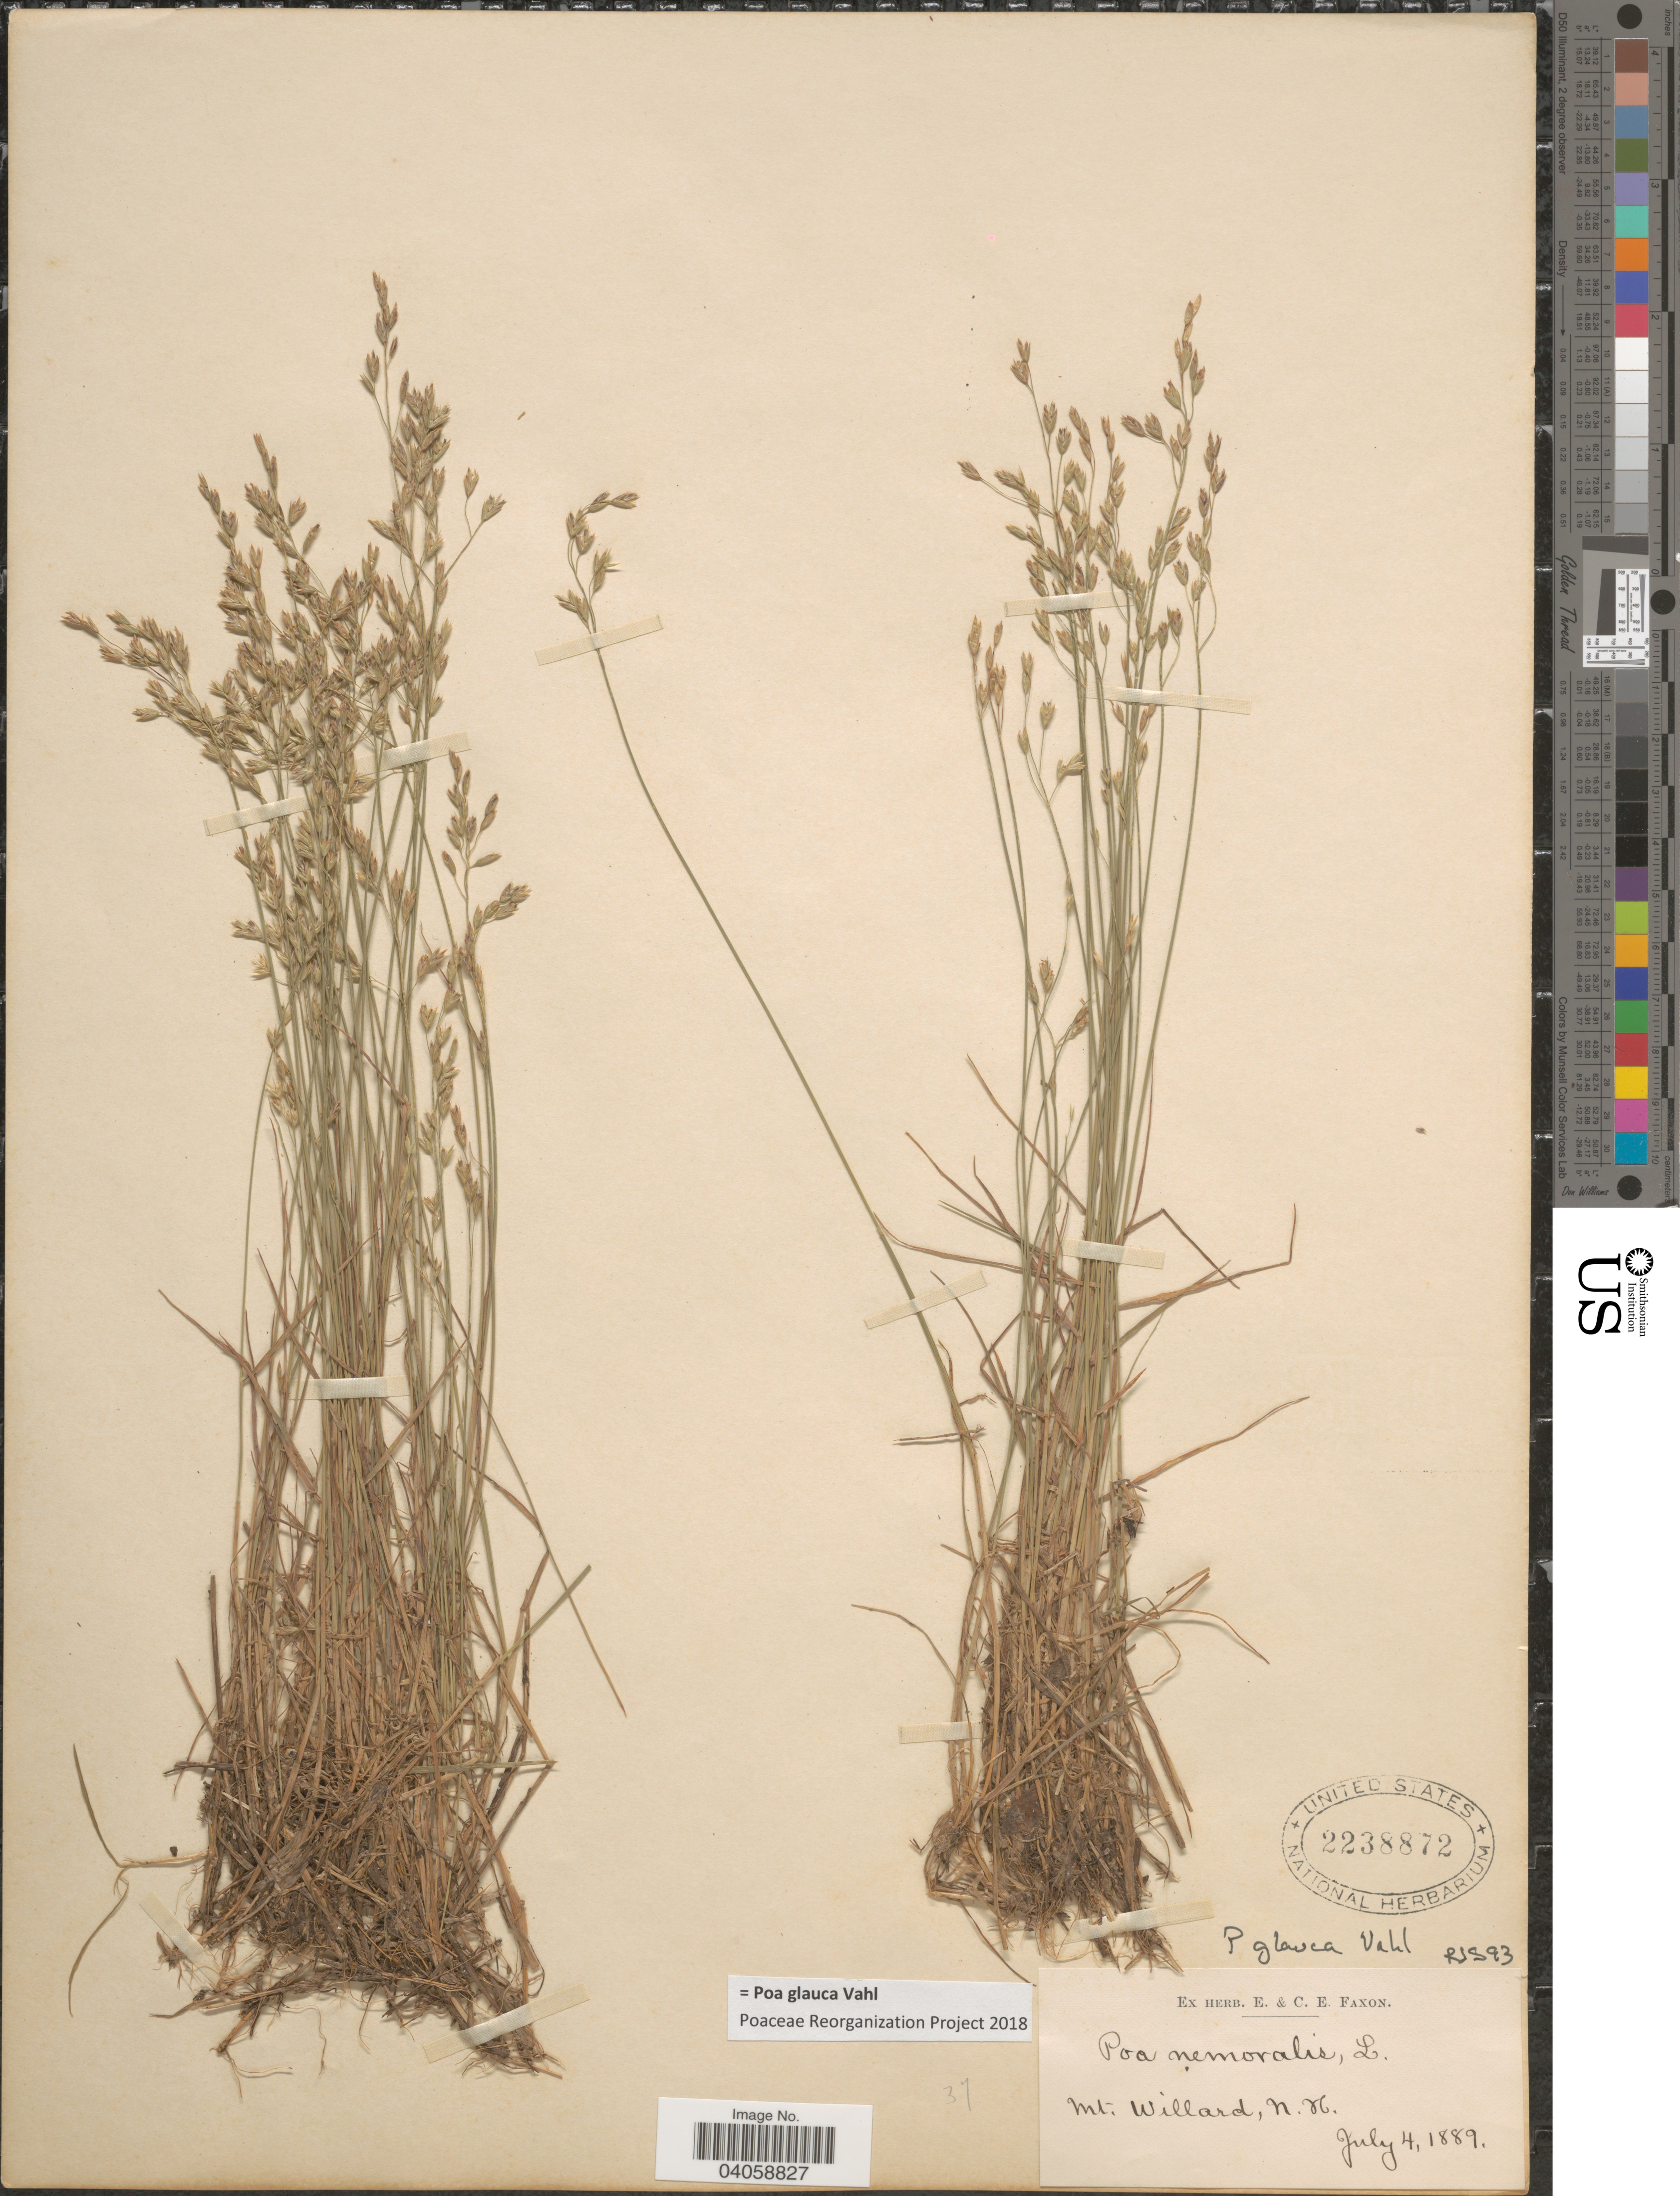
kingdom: Plantae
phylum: Tracheophyta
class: Liliopsida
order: Poales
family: Poaceae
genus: Poa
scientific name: Poa glauca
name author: Vahl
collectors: ex herb. E. & C.E. Faxon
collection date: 1889-07-04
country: United States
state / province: New Hampshire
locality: Mt. Willard.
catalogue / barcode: US 2238872